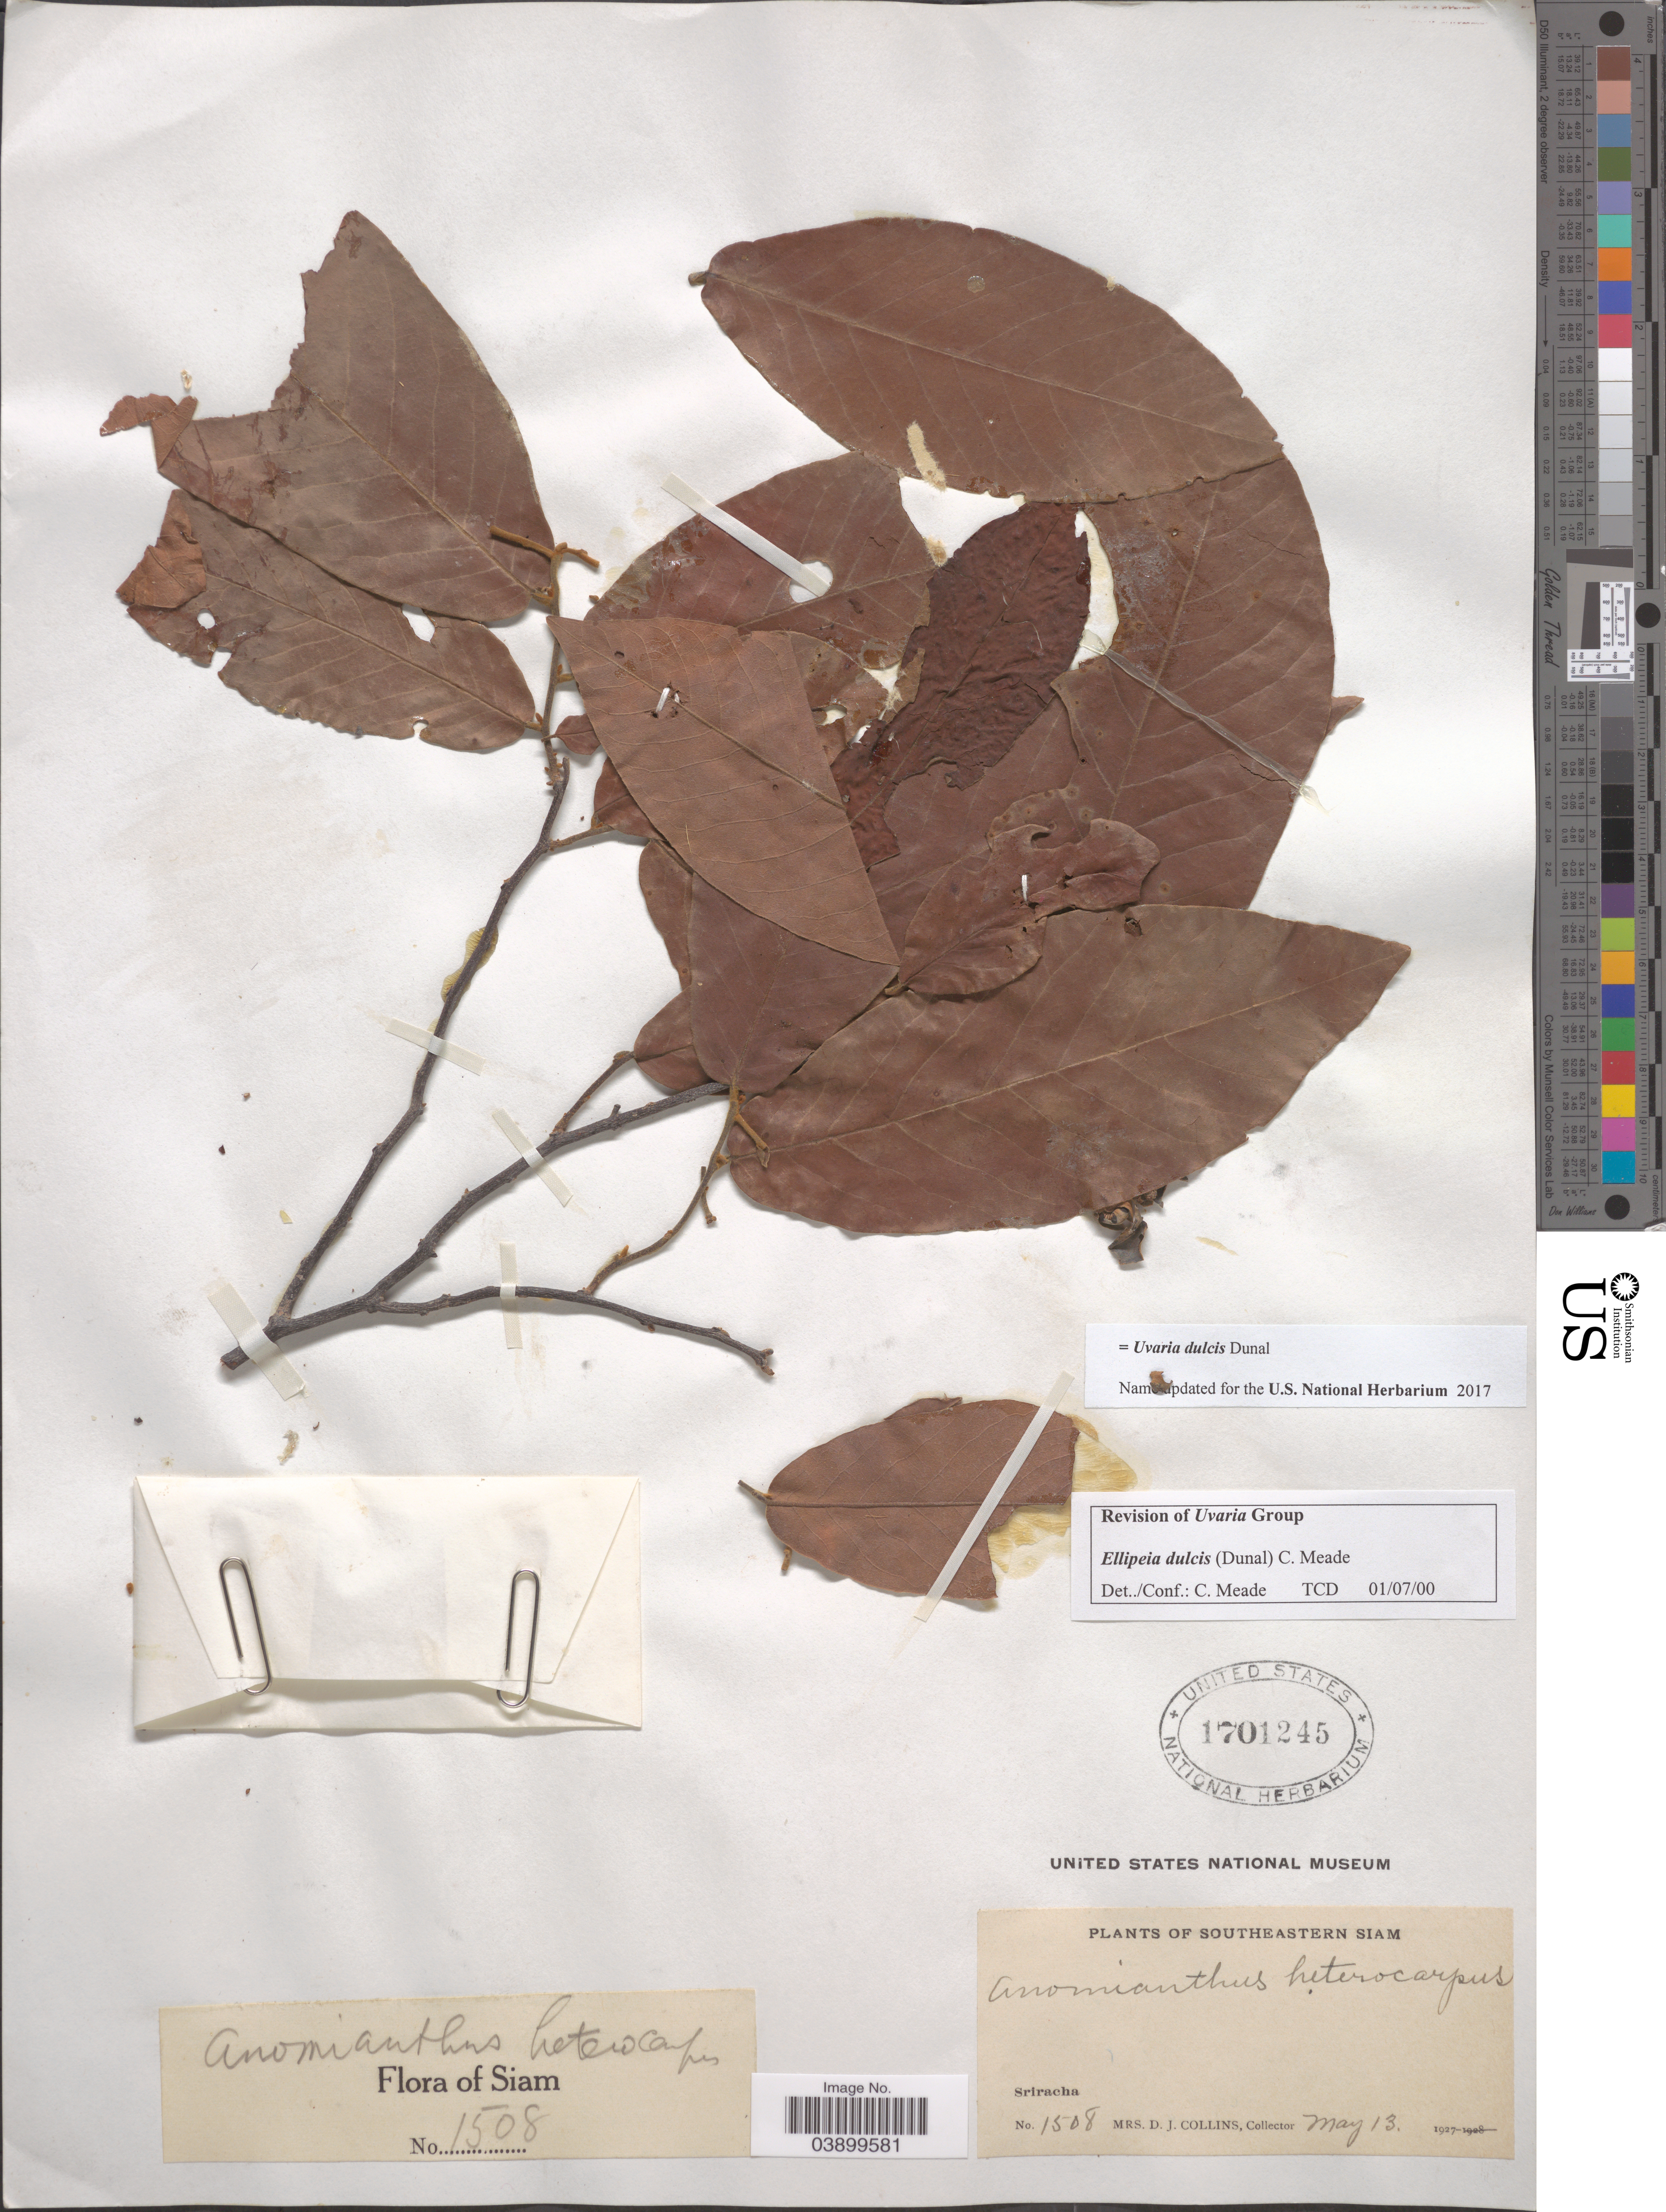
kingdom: Plantae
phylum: Tracheophyta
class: Magnoliopsida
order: Magnoliales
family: Annonaceae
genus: Uvaria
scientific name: Uvaria dulcis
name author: Dunal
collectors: Mrs. D. J. Collins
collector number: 1508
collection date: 1927-05-13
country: Thailand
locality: Southeastern Siam. Sriracha.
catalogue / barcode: US 1701245